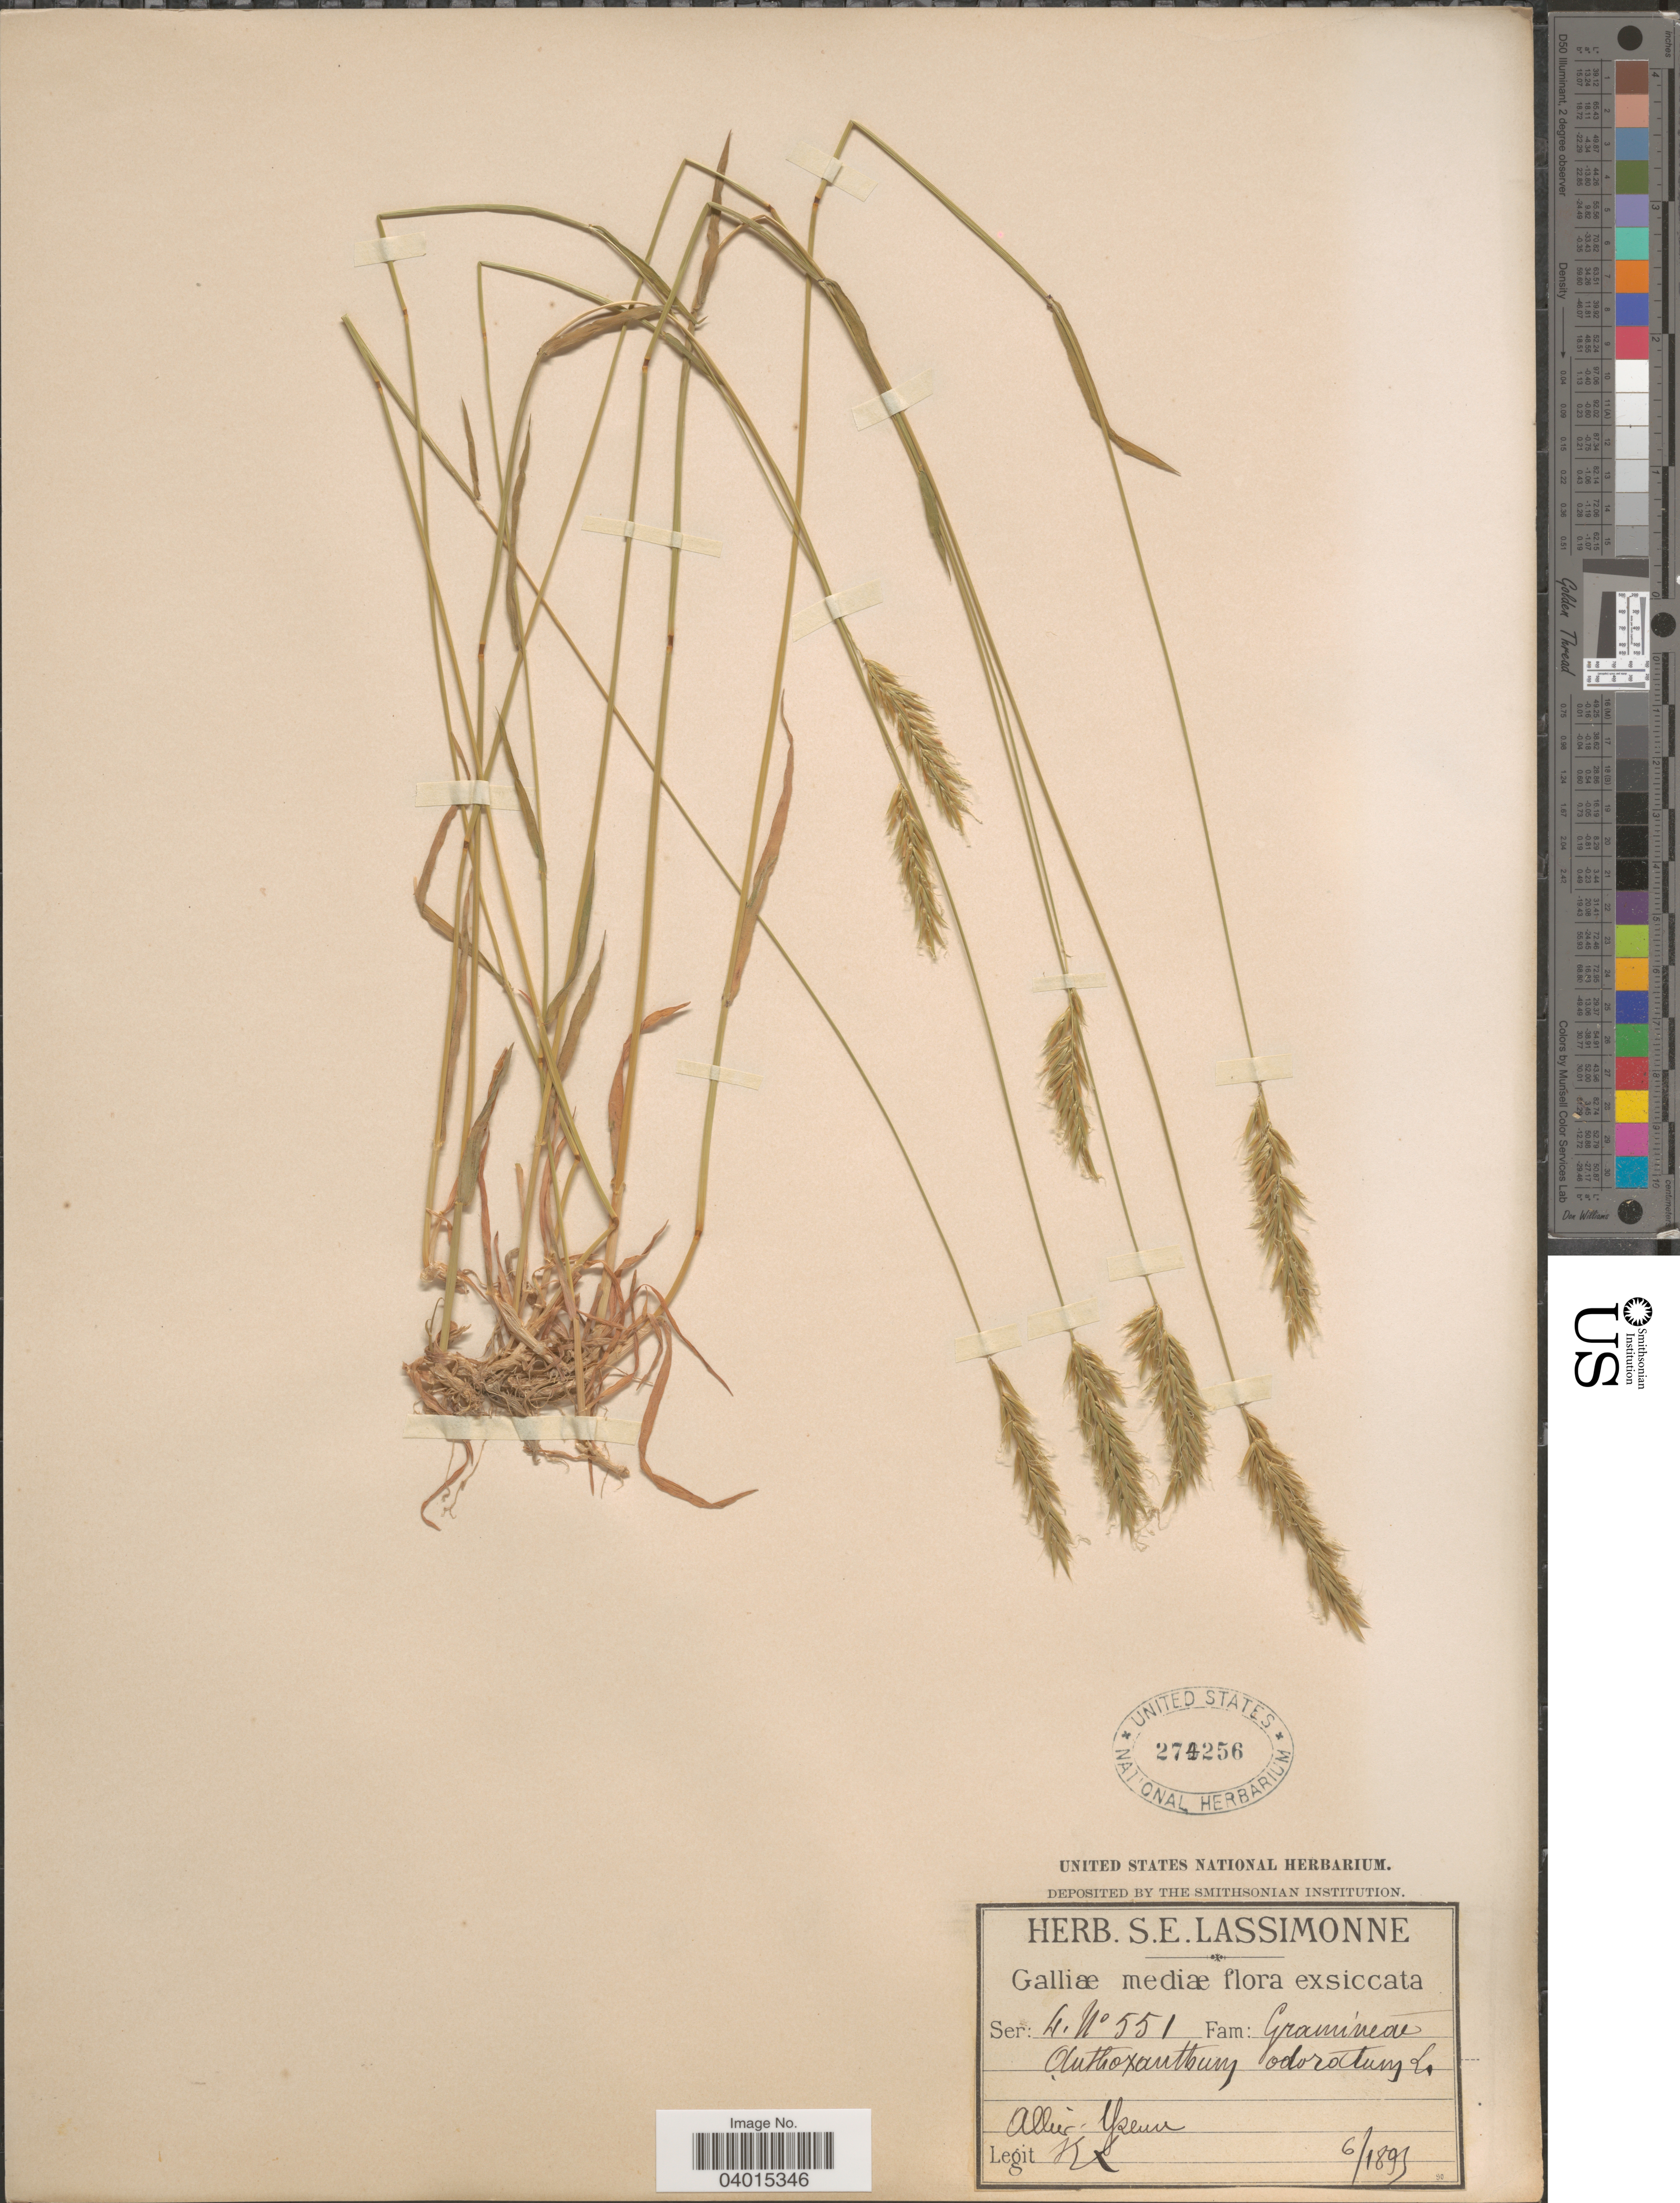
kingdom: Plantae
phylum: Tracheophyta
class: Liliopsida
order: Poales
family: Poaceae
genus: Anthoxanthum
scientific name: Anthoxanthum odoratum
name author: L.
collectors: S. Lassimonne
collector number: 551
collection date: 1897-06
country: France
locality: Galliæ mediæ. Allier - Yzeure.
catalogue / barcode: US 274256